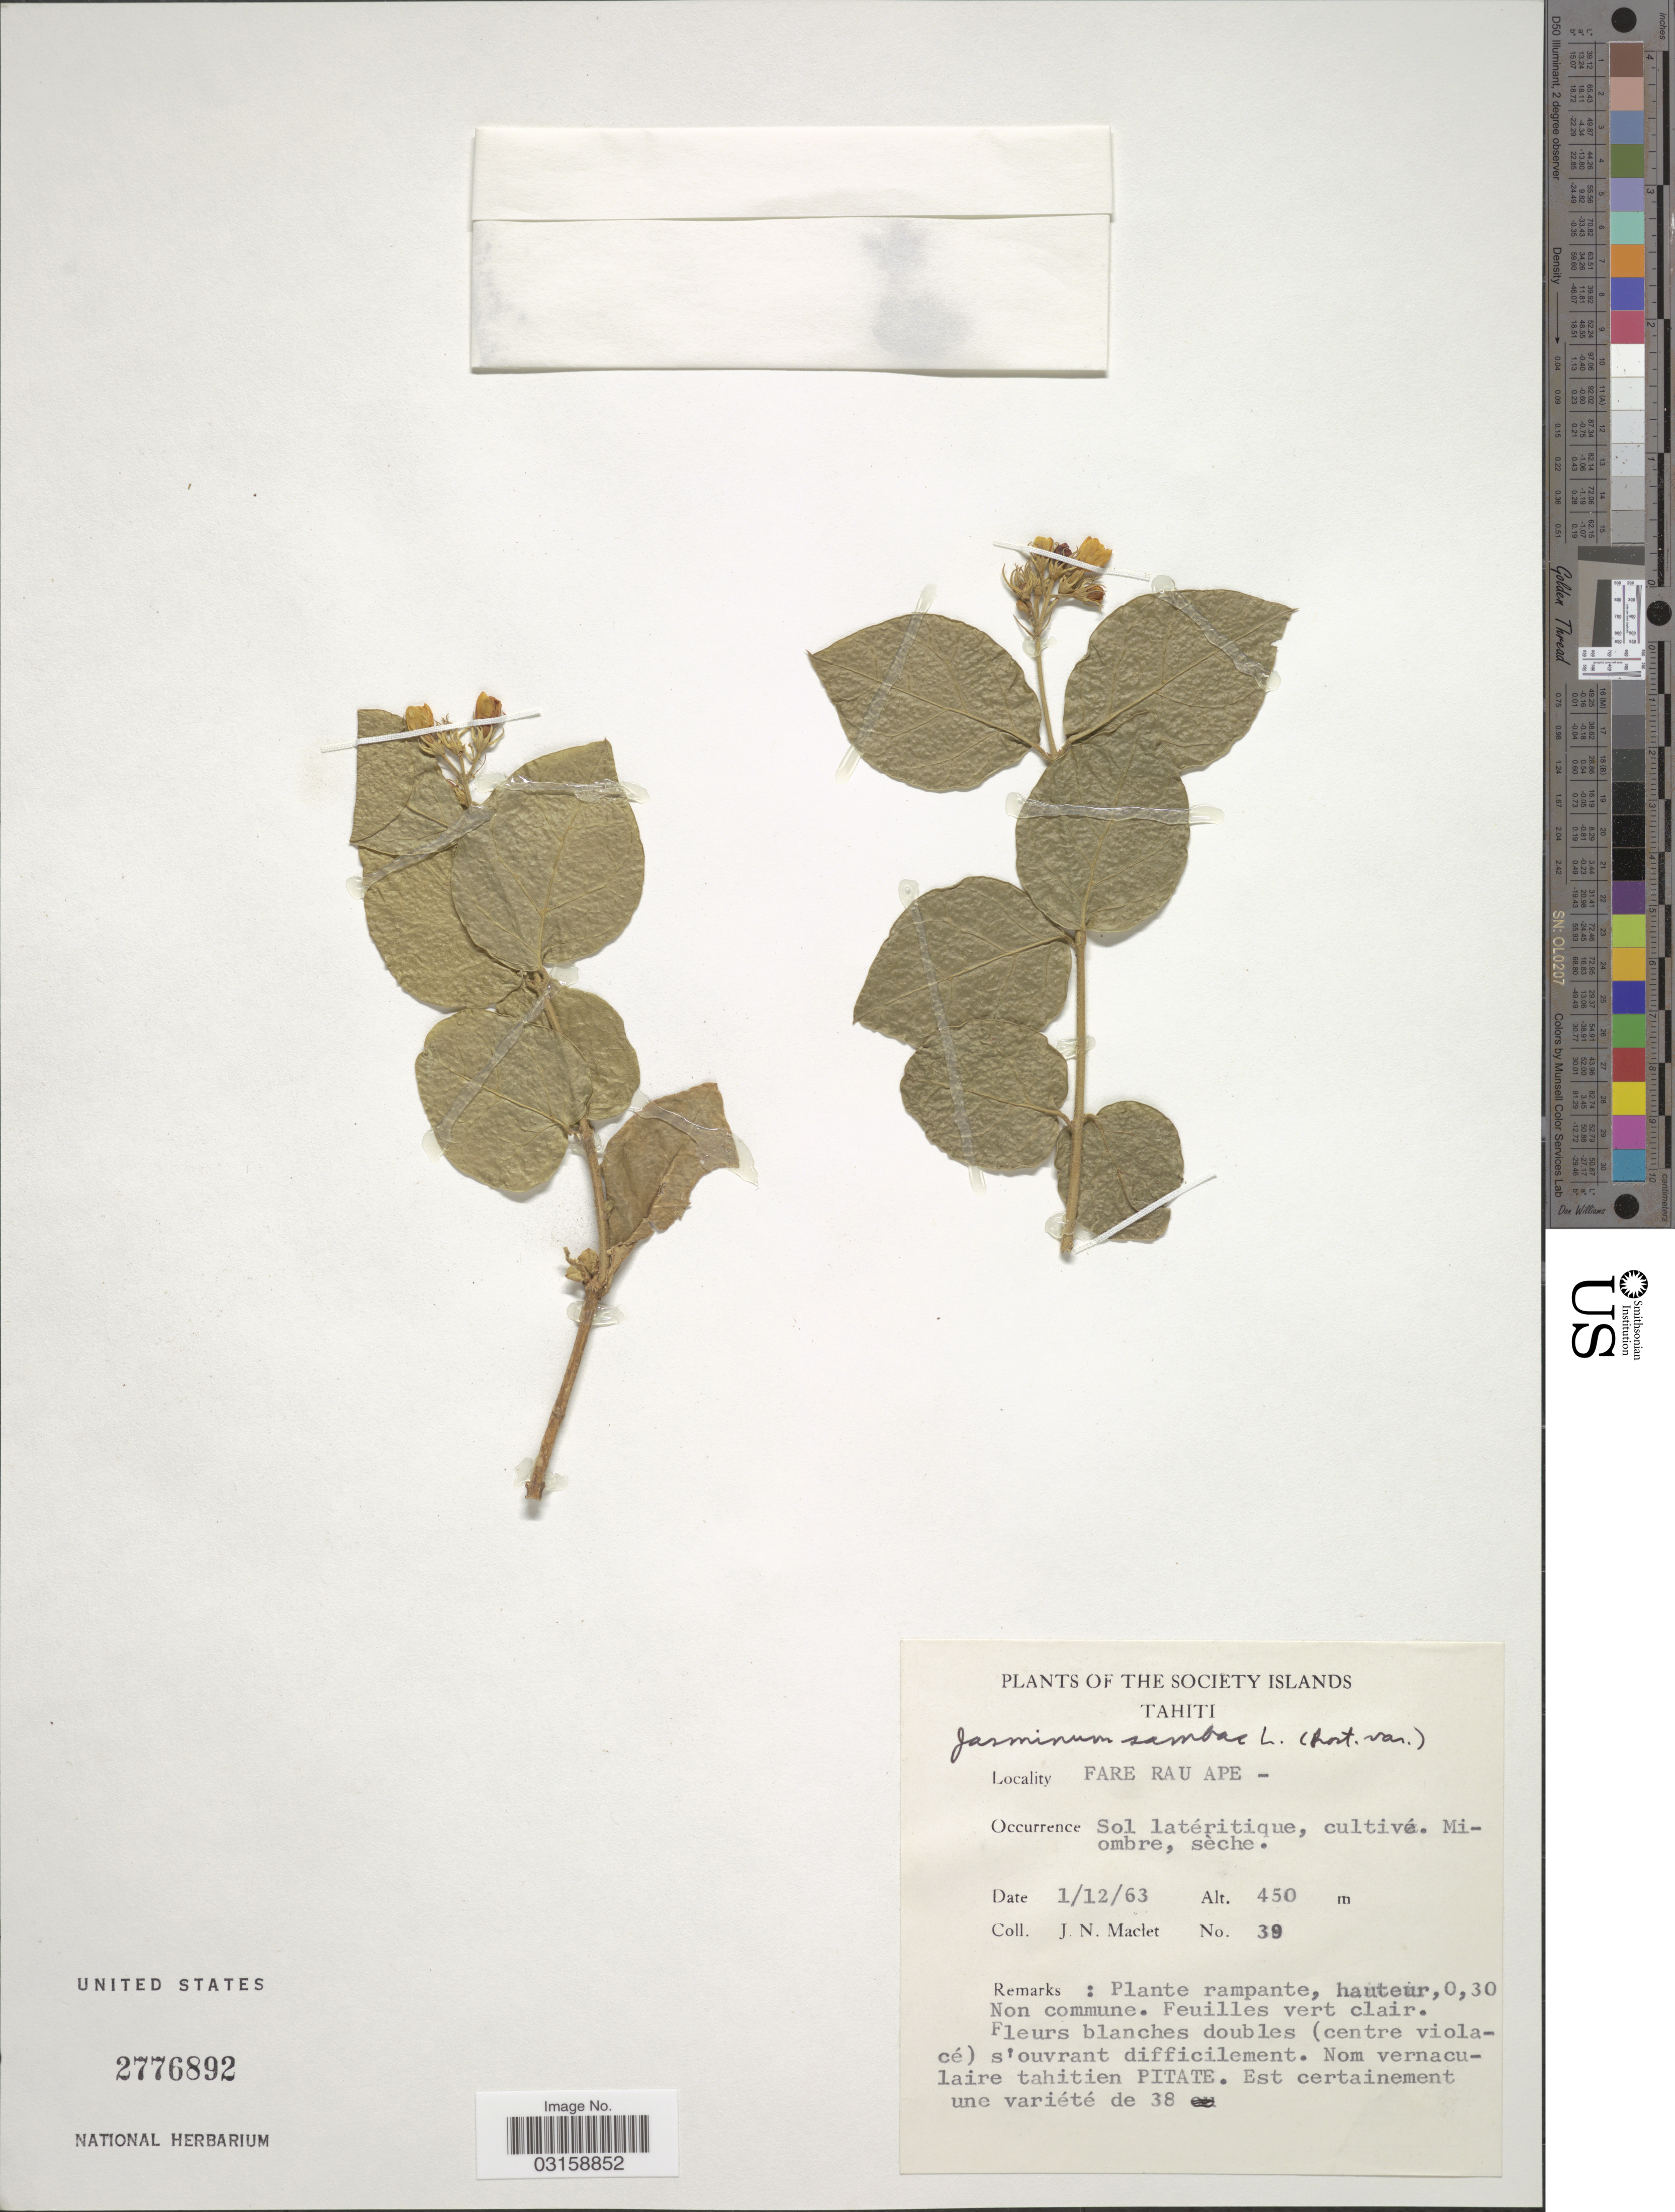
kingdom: Plantae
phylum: Tracheophyta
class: Magnoliopsida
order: Lamiales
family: Oleaceae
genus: Jasminum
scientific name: Jasminum sambac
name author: (L.) Aiton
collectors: J. Maclet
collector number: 39*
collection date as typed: Transcribed d/m/y: 1/12/63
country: French Polynesia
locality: Society Islands. Tahiti. Fare Rau Ape.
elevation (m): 450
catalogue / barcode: US 2776892